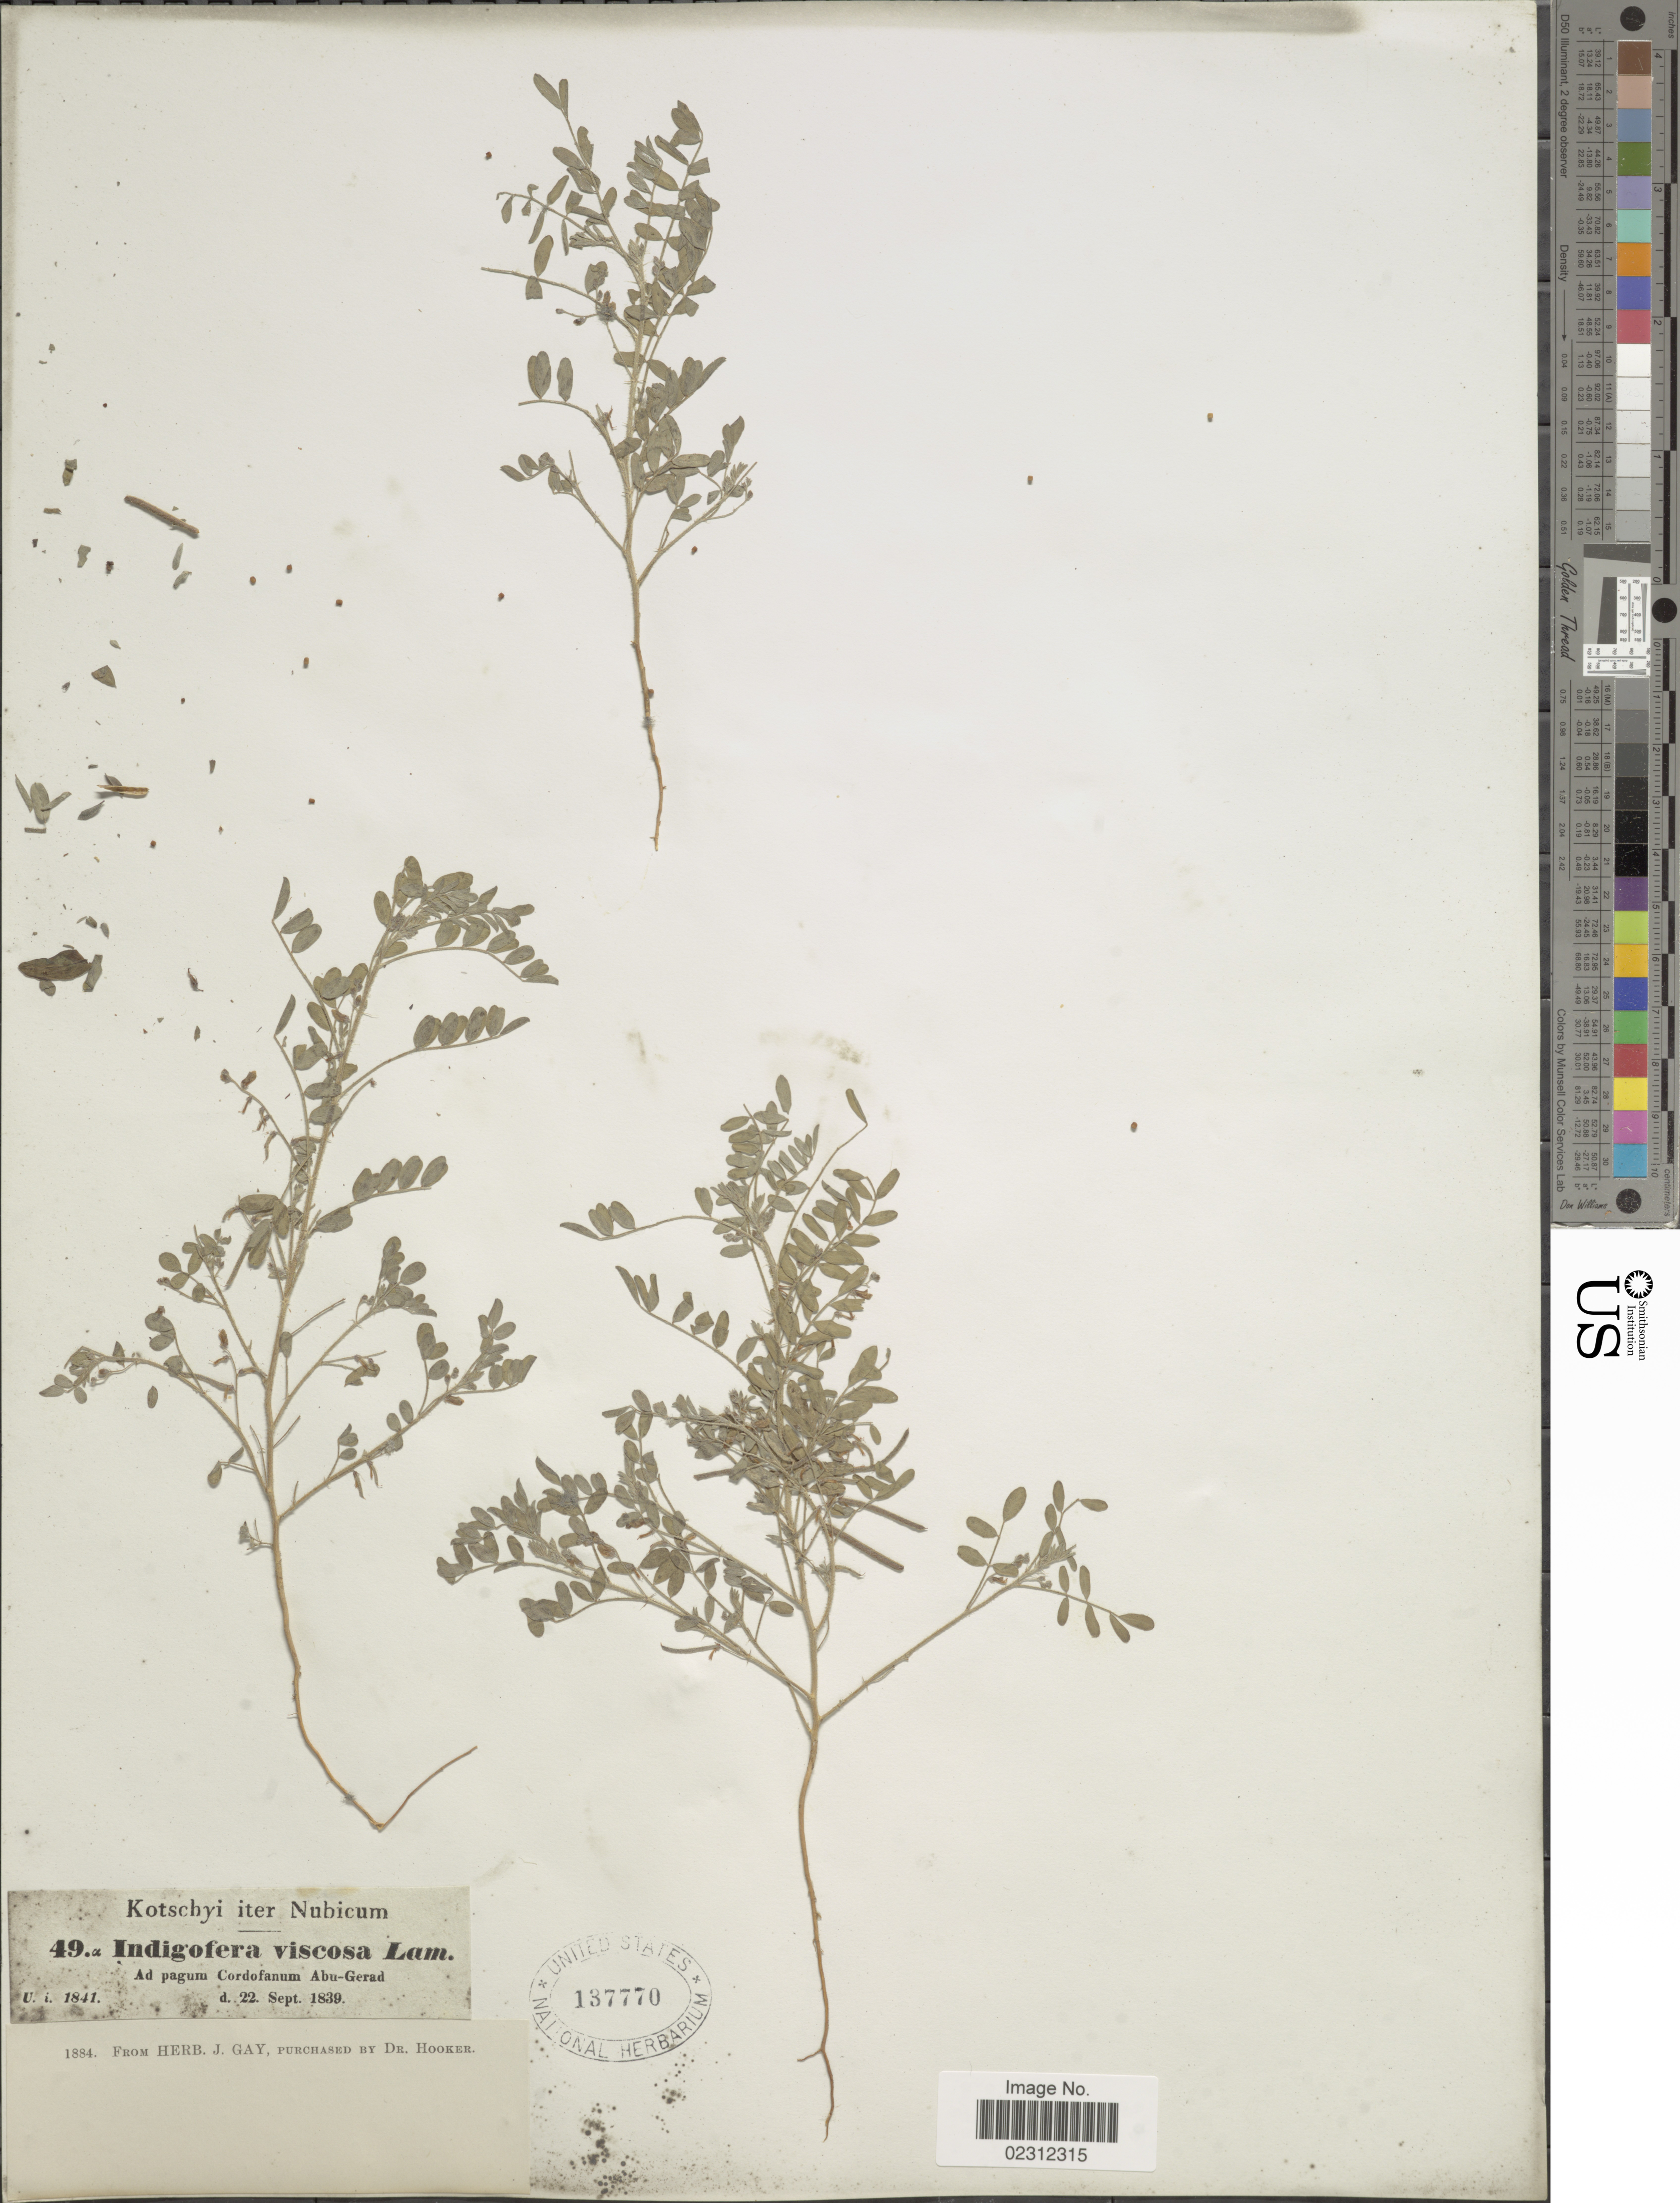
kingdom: Plantae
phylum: Tracheophyta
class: Magnoliopsida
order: Fabales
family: Fabaceae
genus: Indigofera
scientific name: Indigofera viscosa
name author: Lam.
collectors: -. Kotschyi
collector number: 49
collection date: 1839-09-22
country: Sudan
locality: Nubicum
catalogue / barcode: US 137770